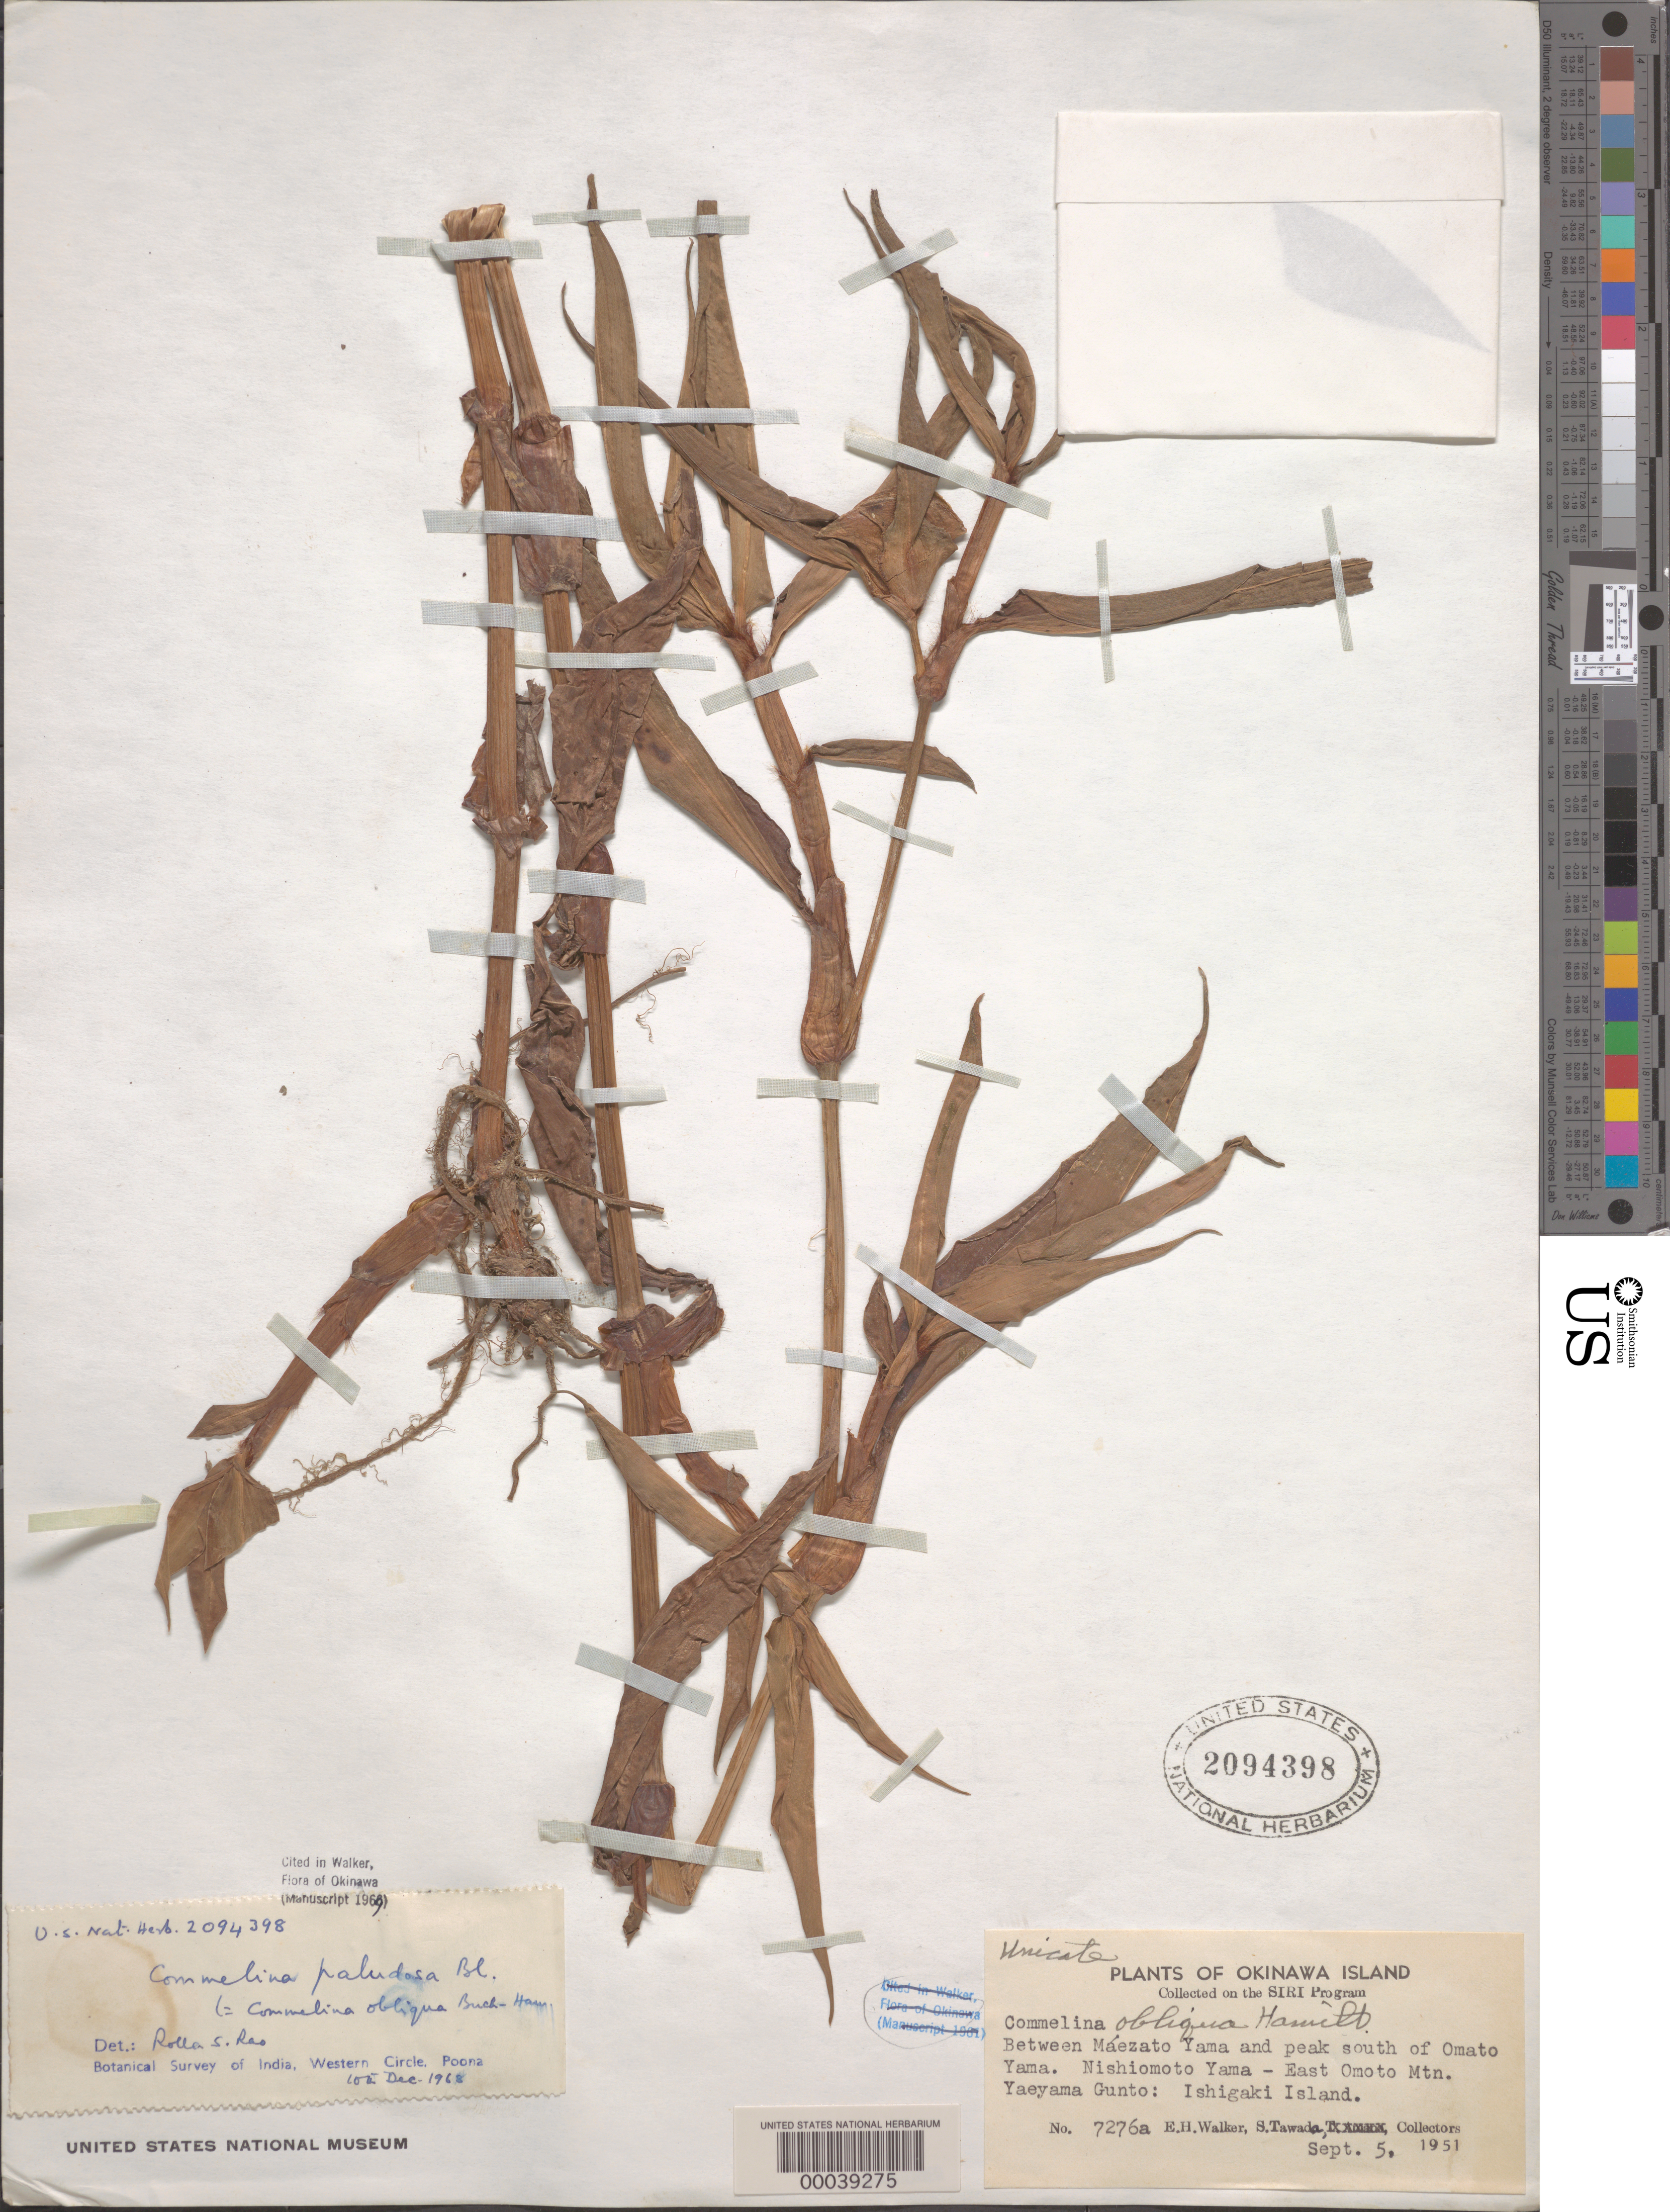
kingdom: Plantae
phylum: Tracheophyta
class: Liliopsida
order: Commelinales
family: Commelinaceae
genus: Commelina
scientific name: Commelina paludosa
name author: Blume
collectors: E. H. Walker & S. Tawada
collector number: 72769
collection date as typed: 05 Sep 1951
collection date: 1951-09-05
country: Japan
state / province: Okinawa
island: Ishigaki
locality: Between maezato yama and s peak of omato yama, ishigaki island [Sakishima Is.]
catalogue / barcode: US 2094398